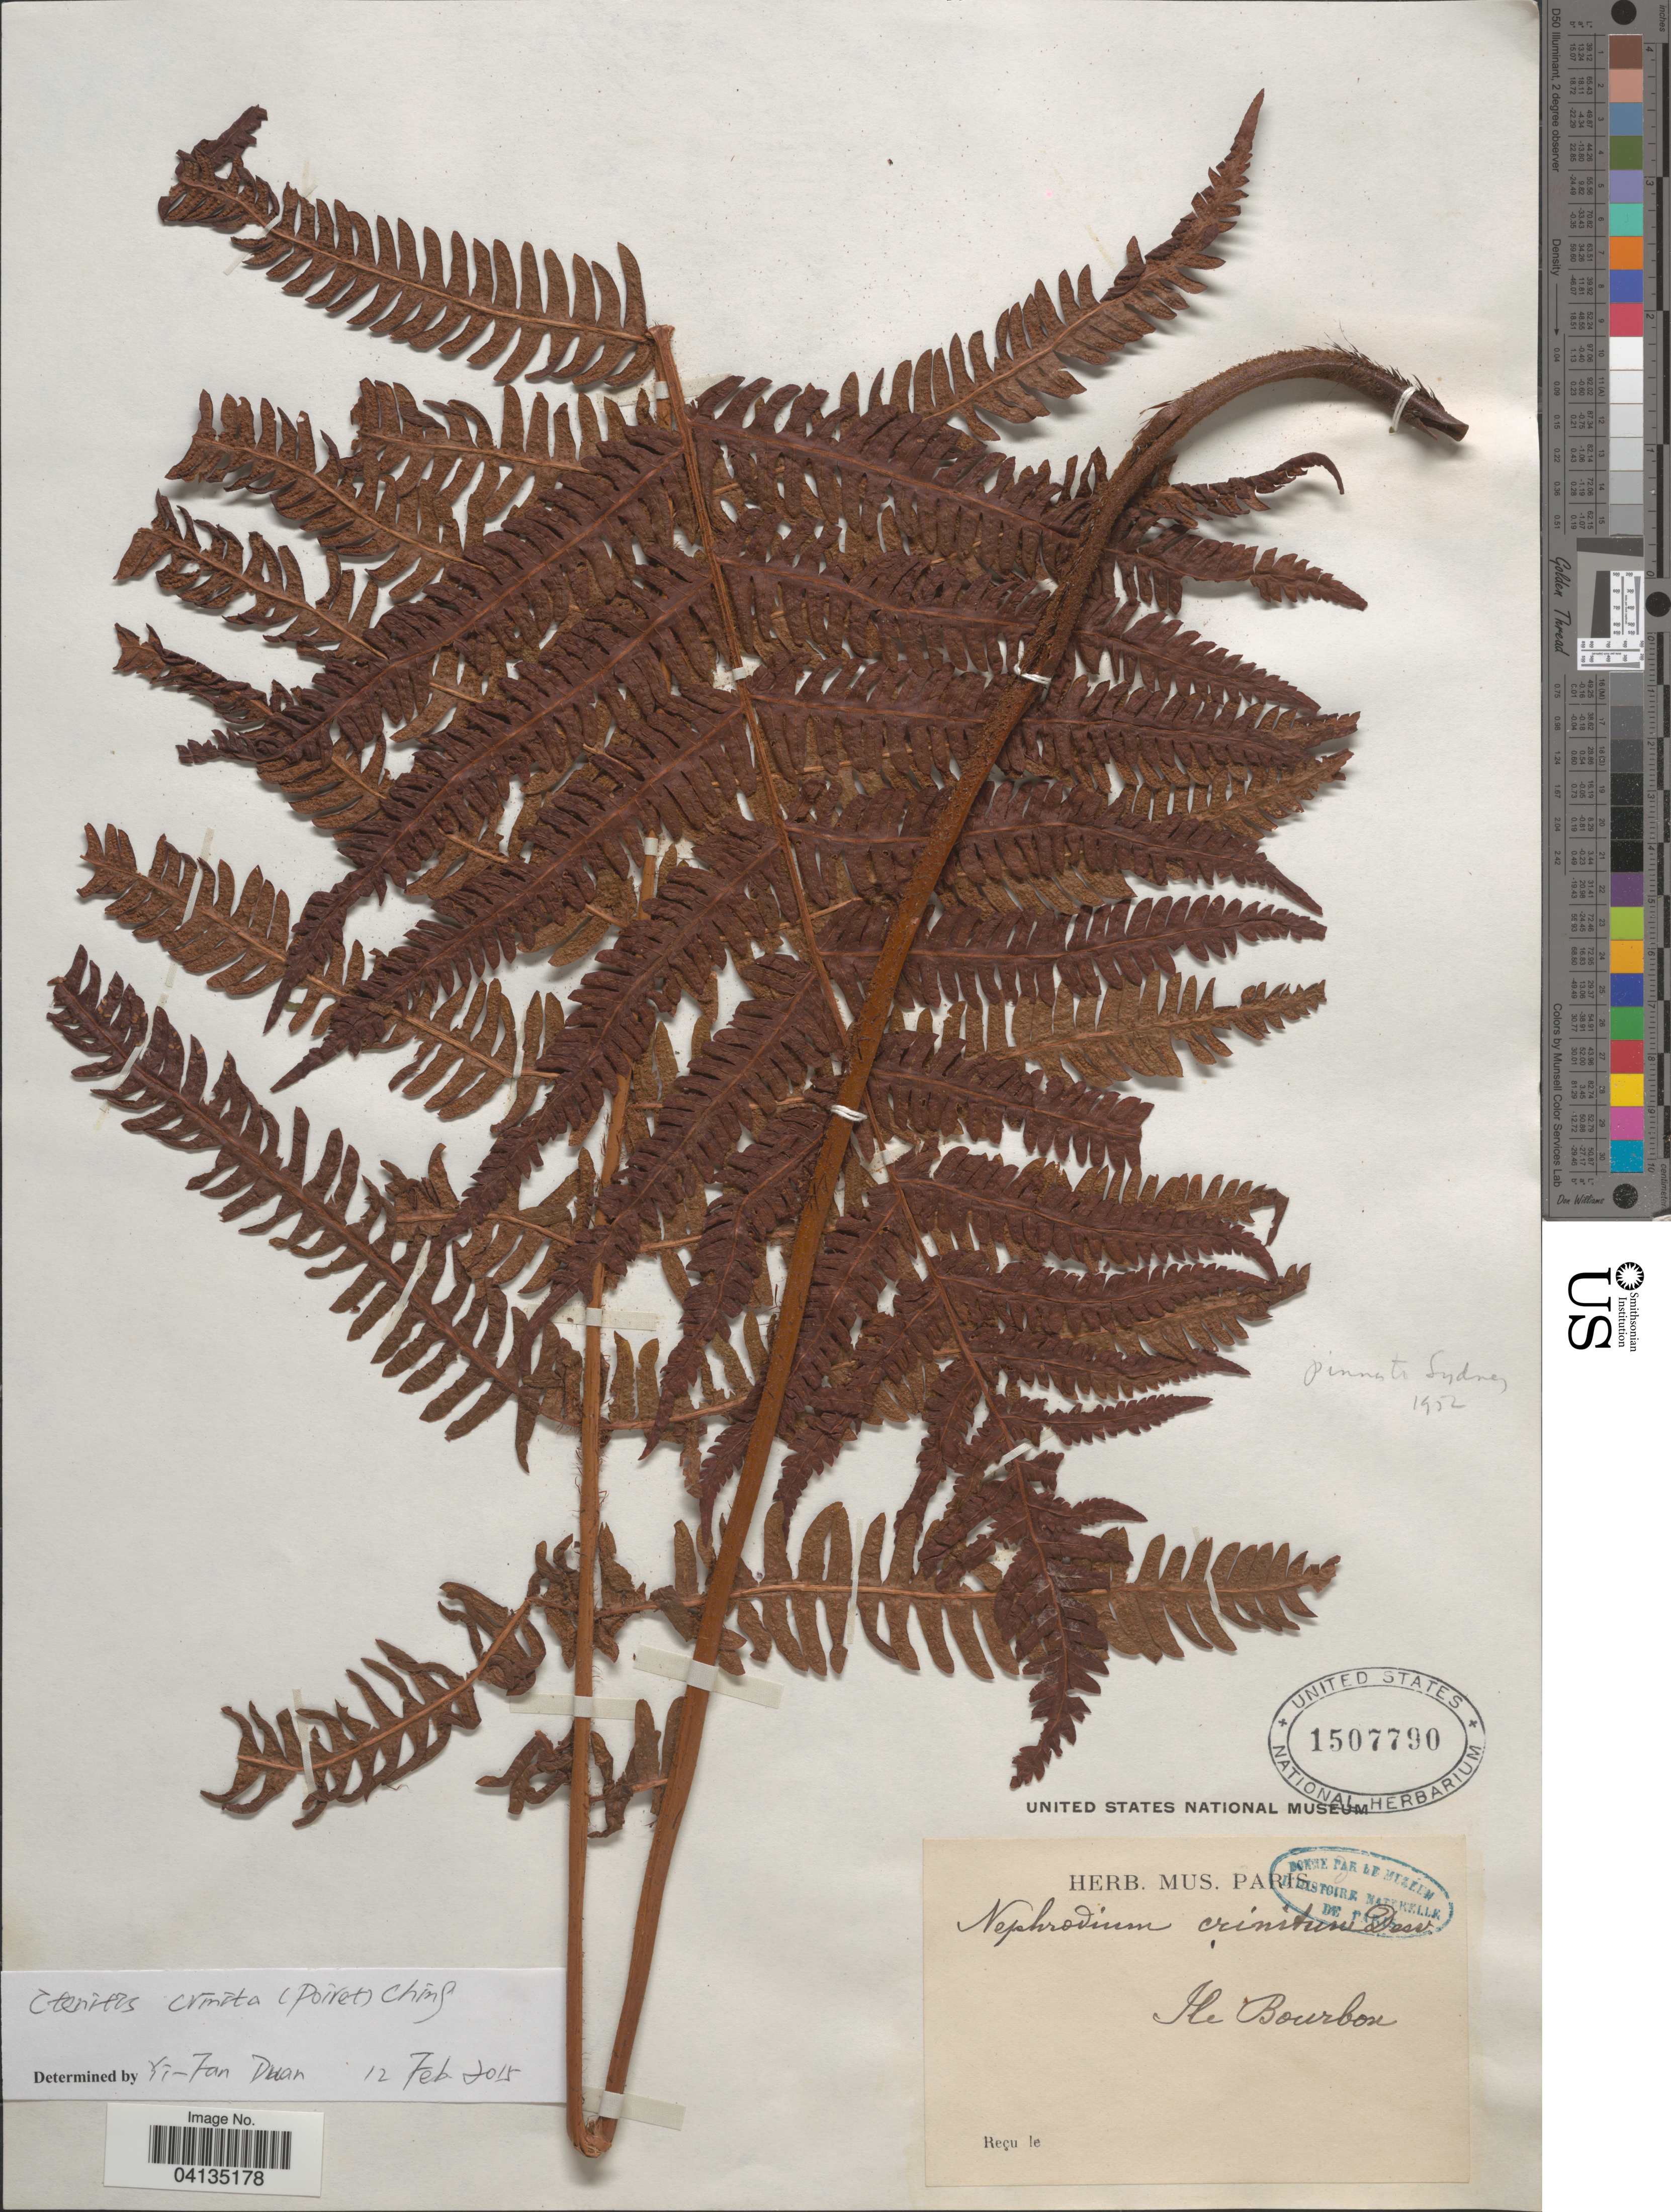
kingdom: Plantae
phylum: Tracheophyta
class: Polypodiopsida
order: Polypodiales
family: Dryopteridaceae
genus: Ctenitis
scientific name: Ctenitis crinita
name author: (Poir.) Ching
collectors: ex herb. Mus. Paris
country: Réunion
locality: Ile Bourbon.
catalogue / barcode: US 1507790